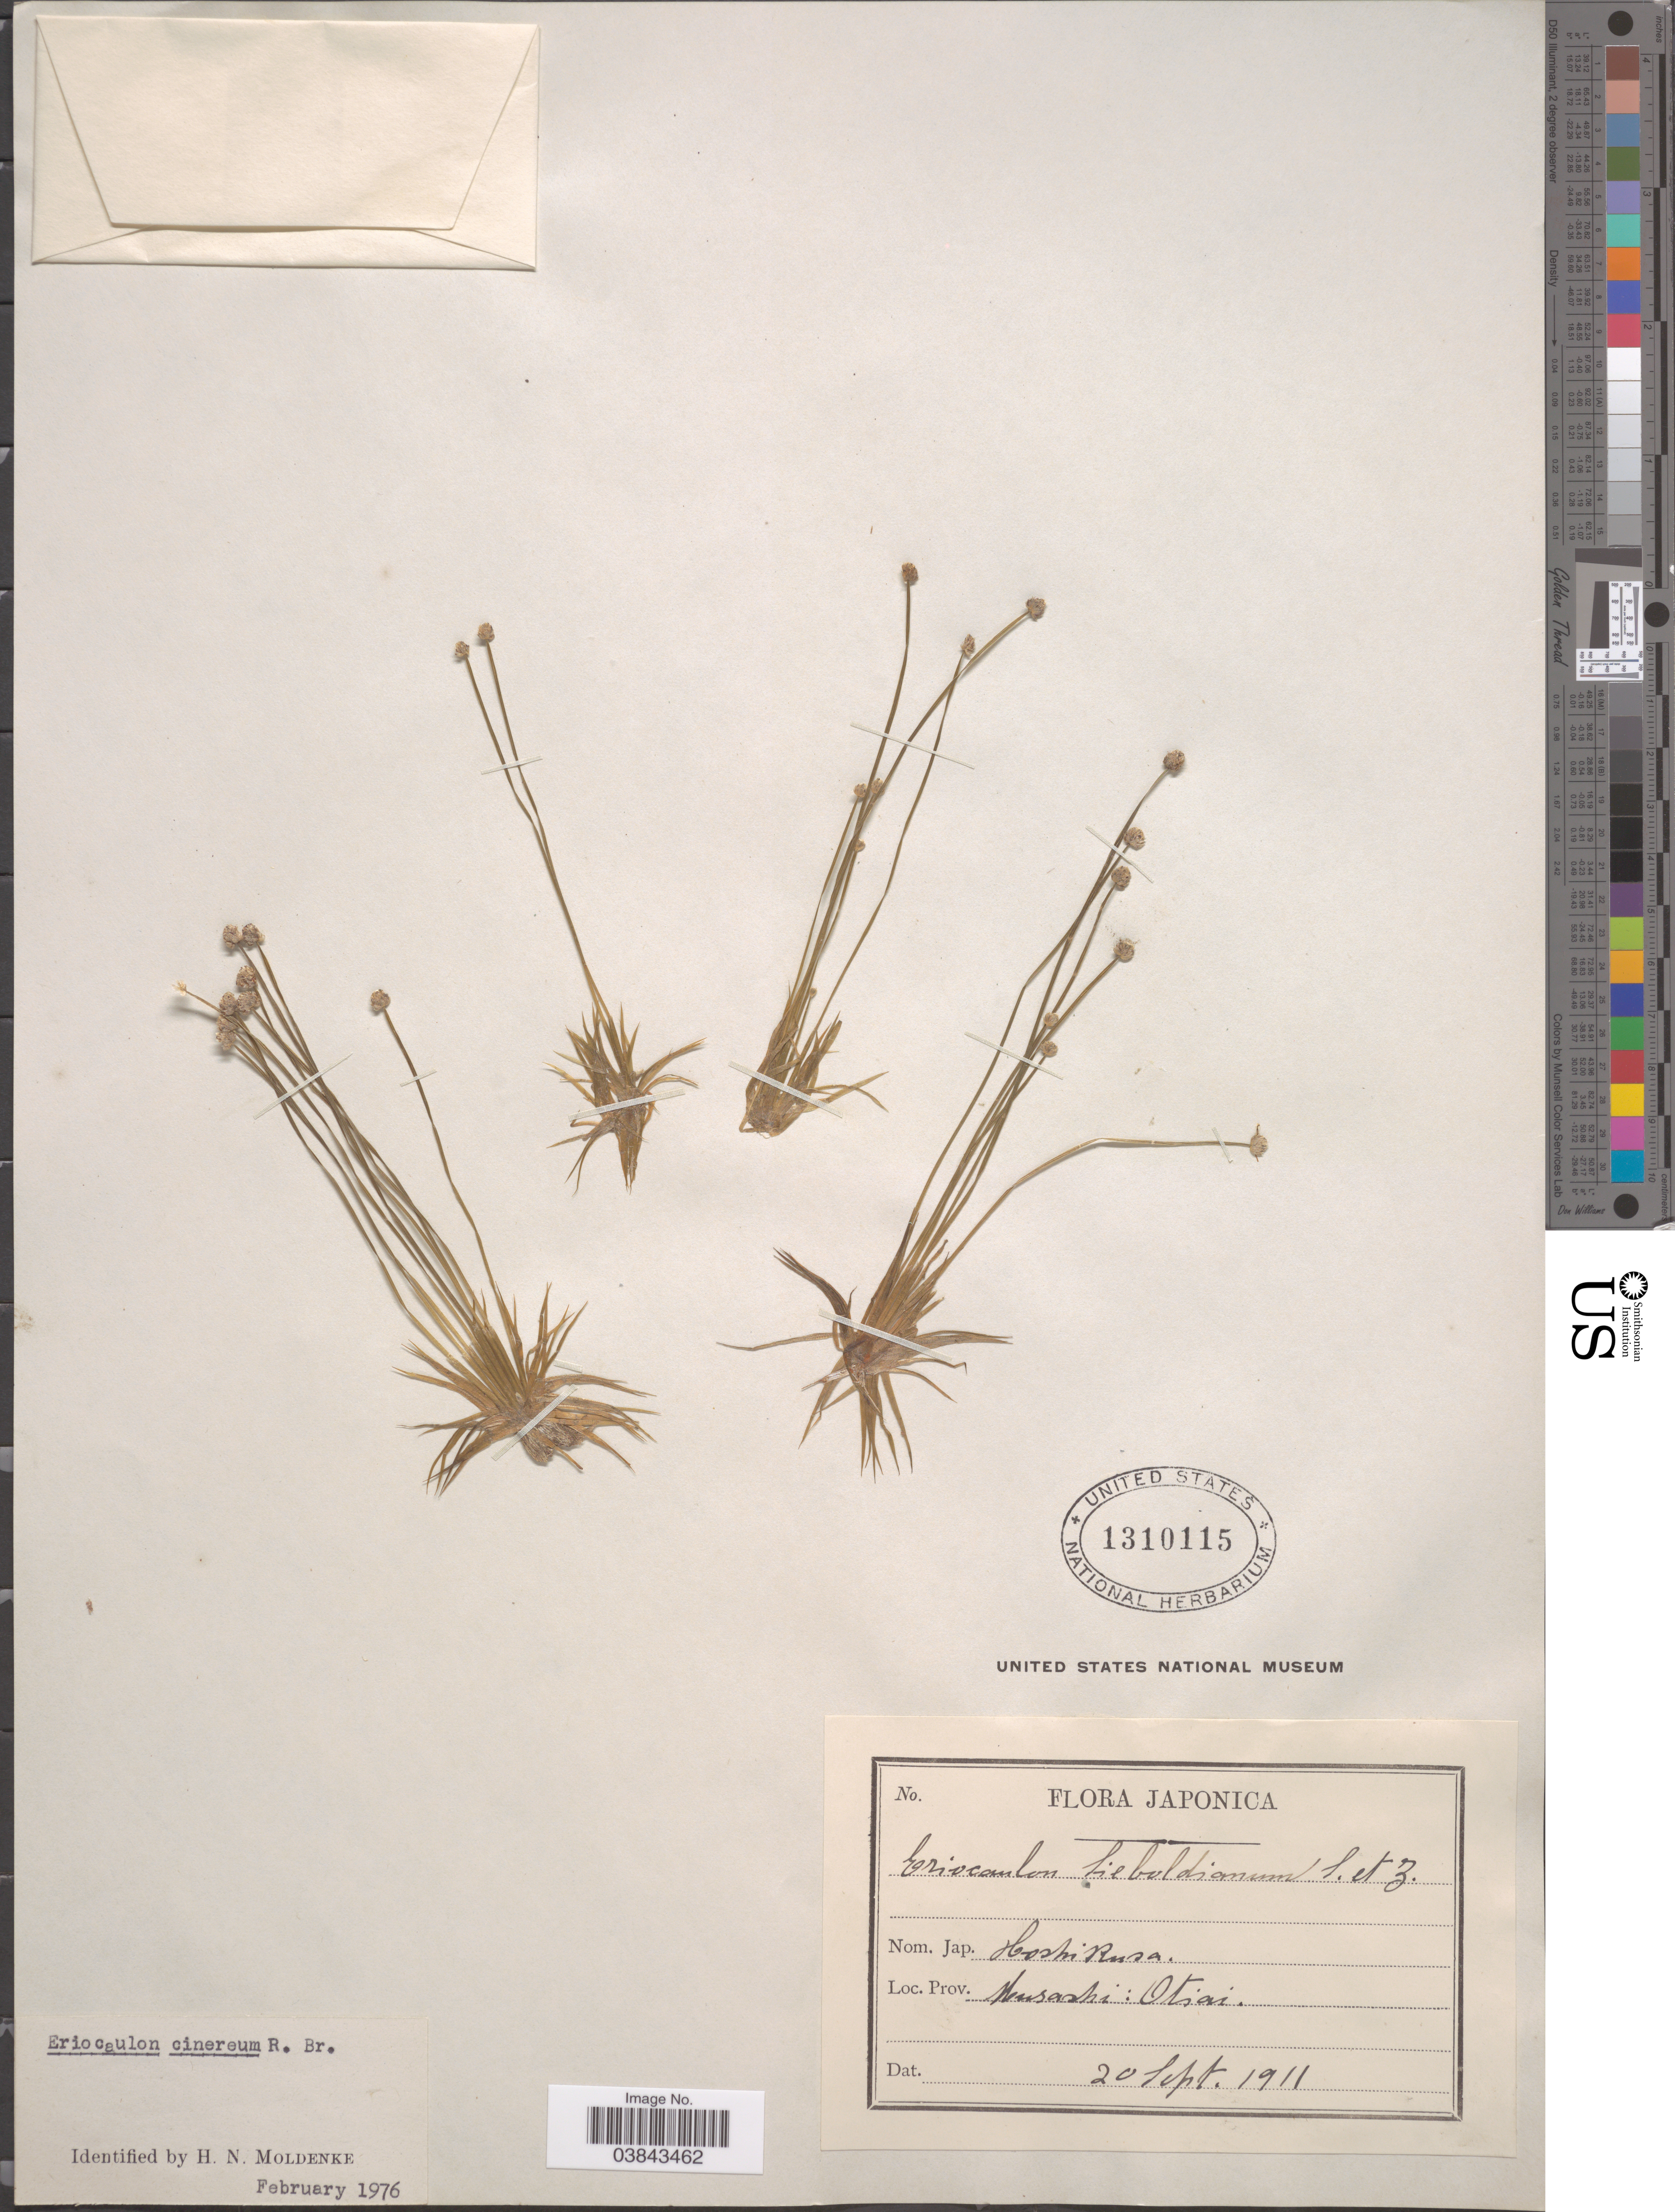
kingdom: Plantae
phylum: Tracheophyta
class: Liliopsida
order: Poales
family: Eriocaulaceae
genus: Eriocaulon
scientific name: Eriocaulon cinereum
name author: R. Br.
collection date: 1911-09-20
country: Japan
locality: Prov. Musashi: Otai.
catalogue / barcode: US 1310115